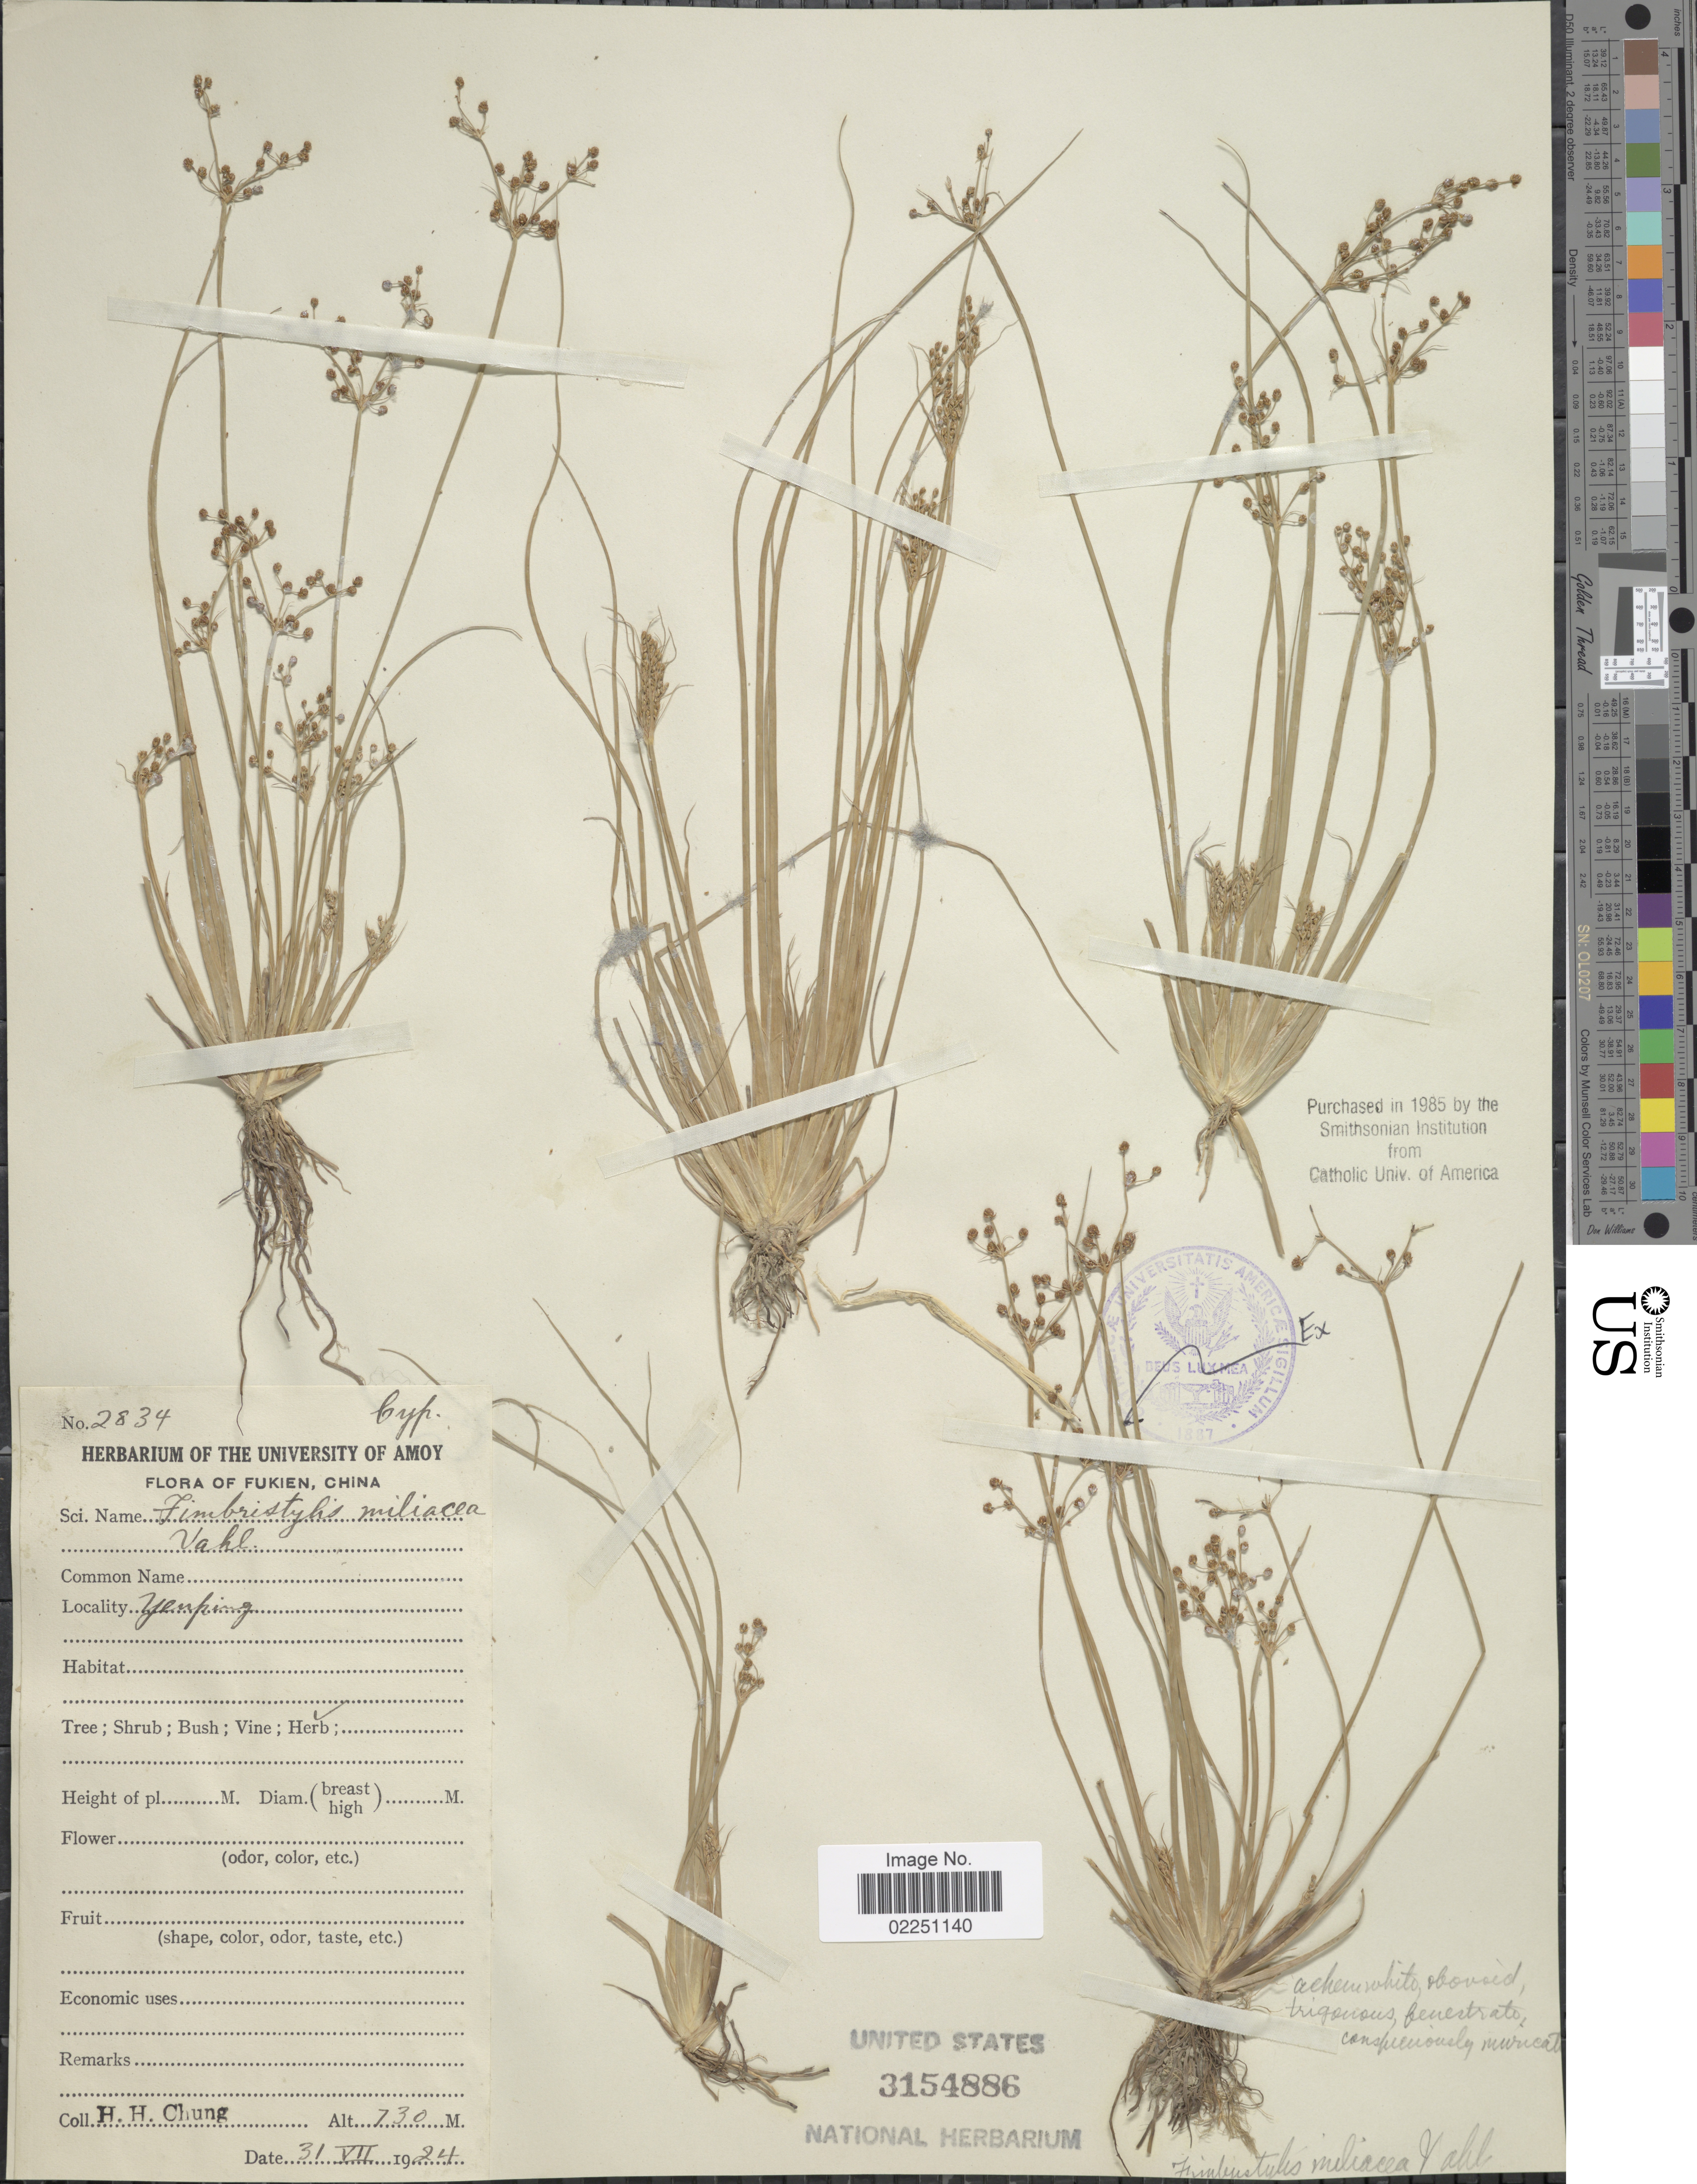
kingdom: Plantae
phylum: Tracheophyta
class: Liliopsida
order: Poales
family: Cyperaceae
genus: Fimbristylis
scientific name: Fimbristylis littoralis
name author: Gaudich.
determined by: Strong, M. T., (US), Smithsonian Institution - National Museum of Natural History (UNITED STATES)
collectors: H. Chung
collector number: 2834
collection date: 1924-07-31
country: China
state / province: Fujian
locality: Fukien. Yenping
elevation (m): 730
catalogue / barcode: US 3154886